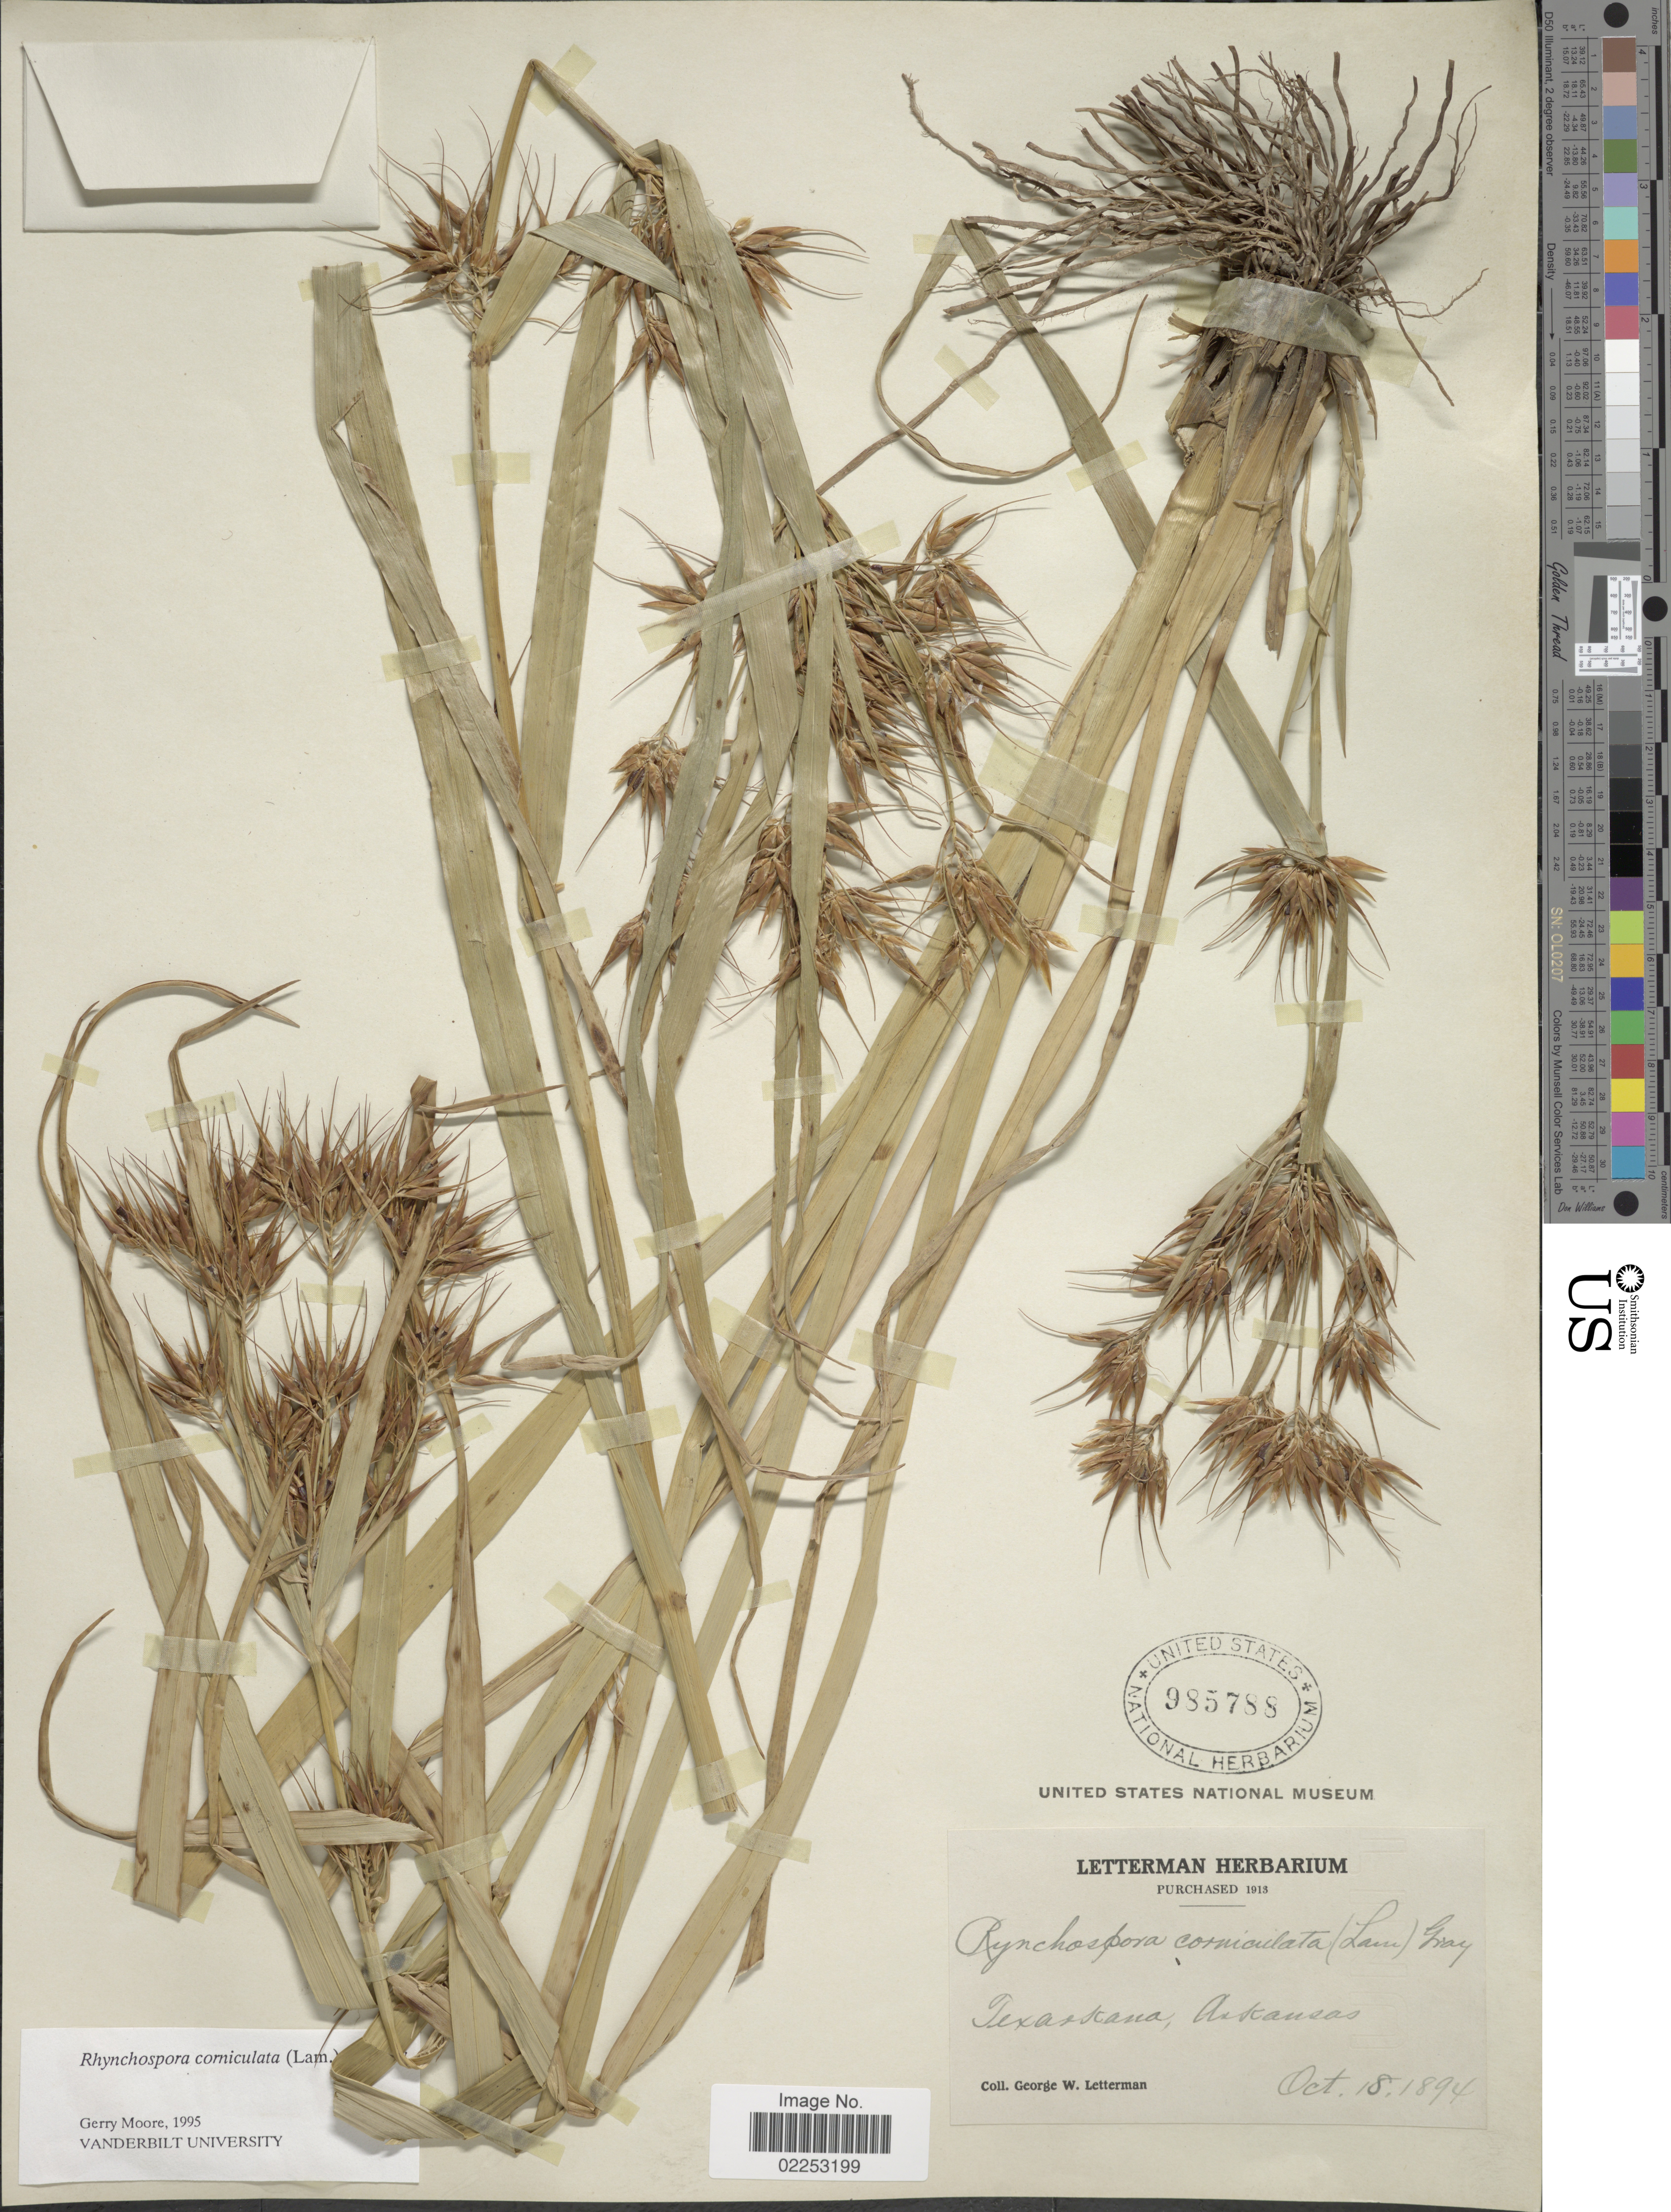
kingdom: Plantae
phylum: Tracheophyta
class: Liliopsida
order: Poales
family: Cyperaceae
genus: Rhynchospora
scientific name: Rhynchospora corniculata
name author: (Lam.) A. Gray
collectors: G. W. Letterman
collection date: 1894-10-18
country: United States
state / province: Arkansas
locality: Texarkana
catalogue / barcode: US 985788